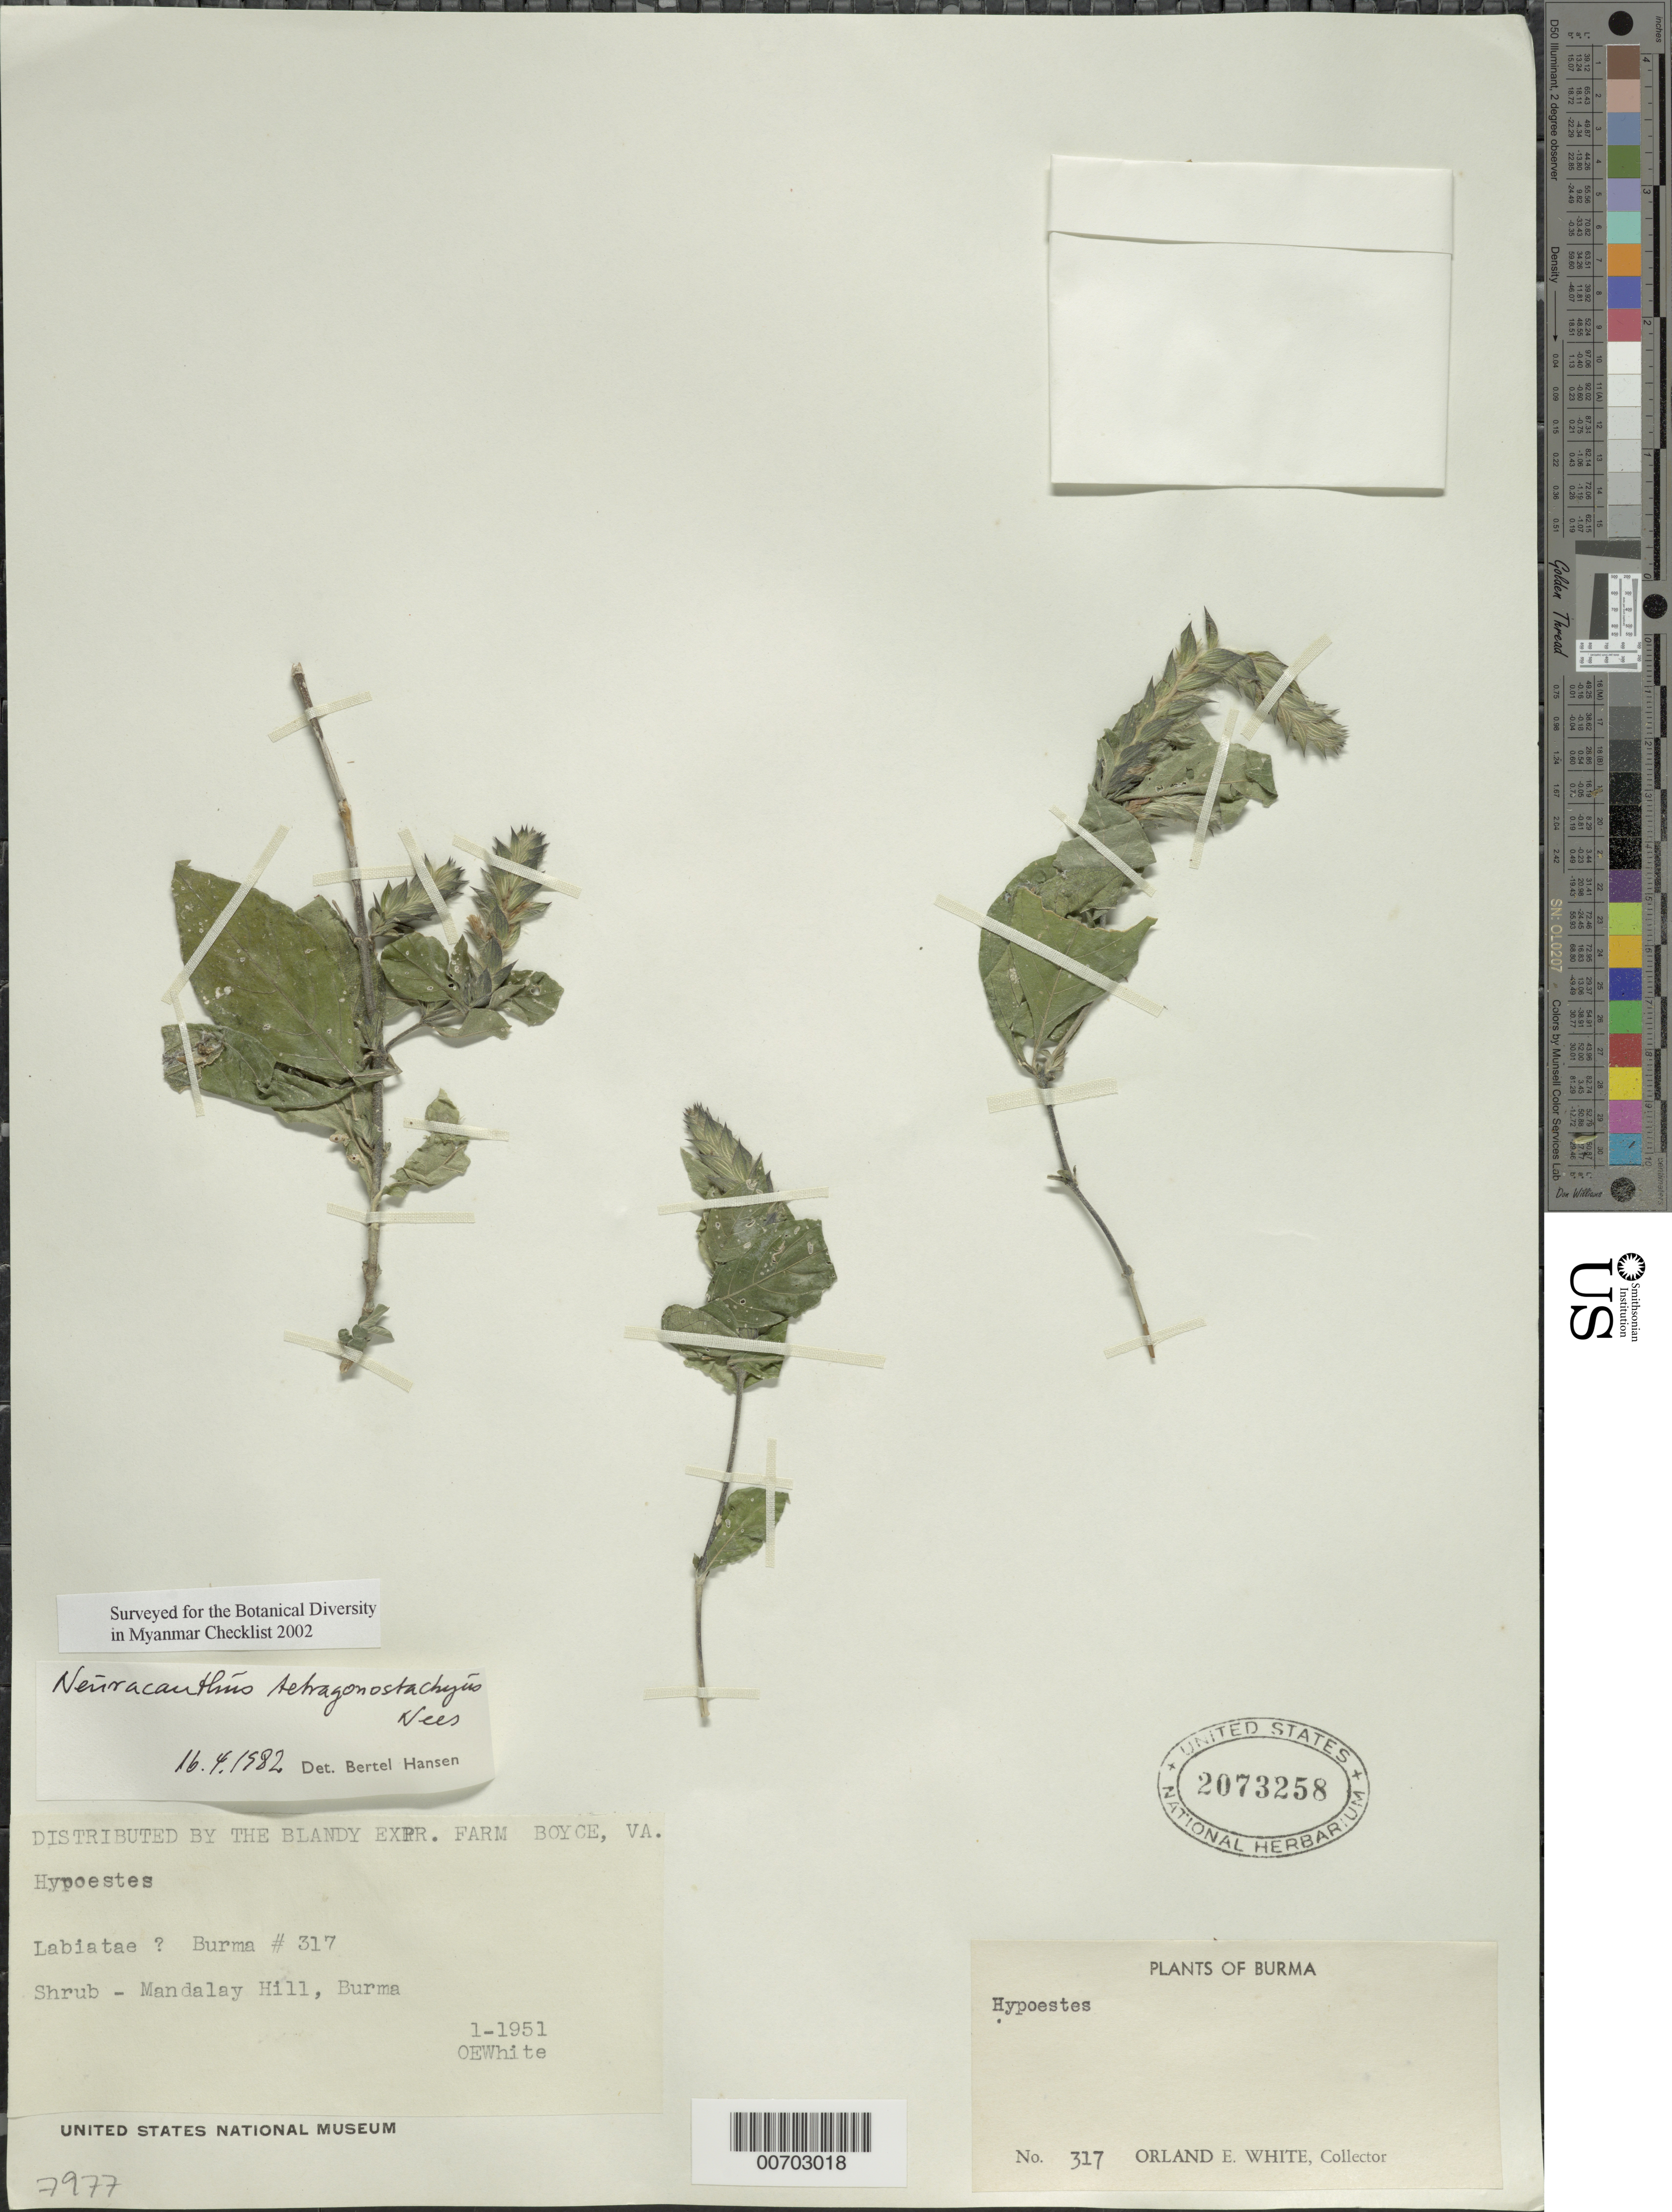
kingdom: Plantae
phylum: Tracheophyta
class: Magnoliopsida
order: Lamiales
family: Acanthaceae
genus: Neuracanthus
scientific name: Neuracanthus tetragonostachyus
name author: Nees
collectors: O. E. White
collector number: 317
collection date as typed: Jan 1951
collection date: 1951-01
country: Myanmar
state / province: Mandalay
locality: Mandalay Hill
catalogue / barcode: US 2073258